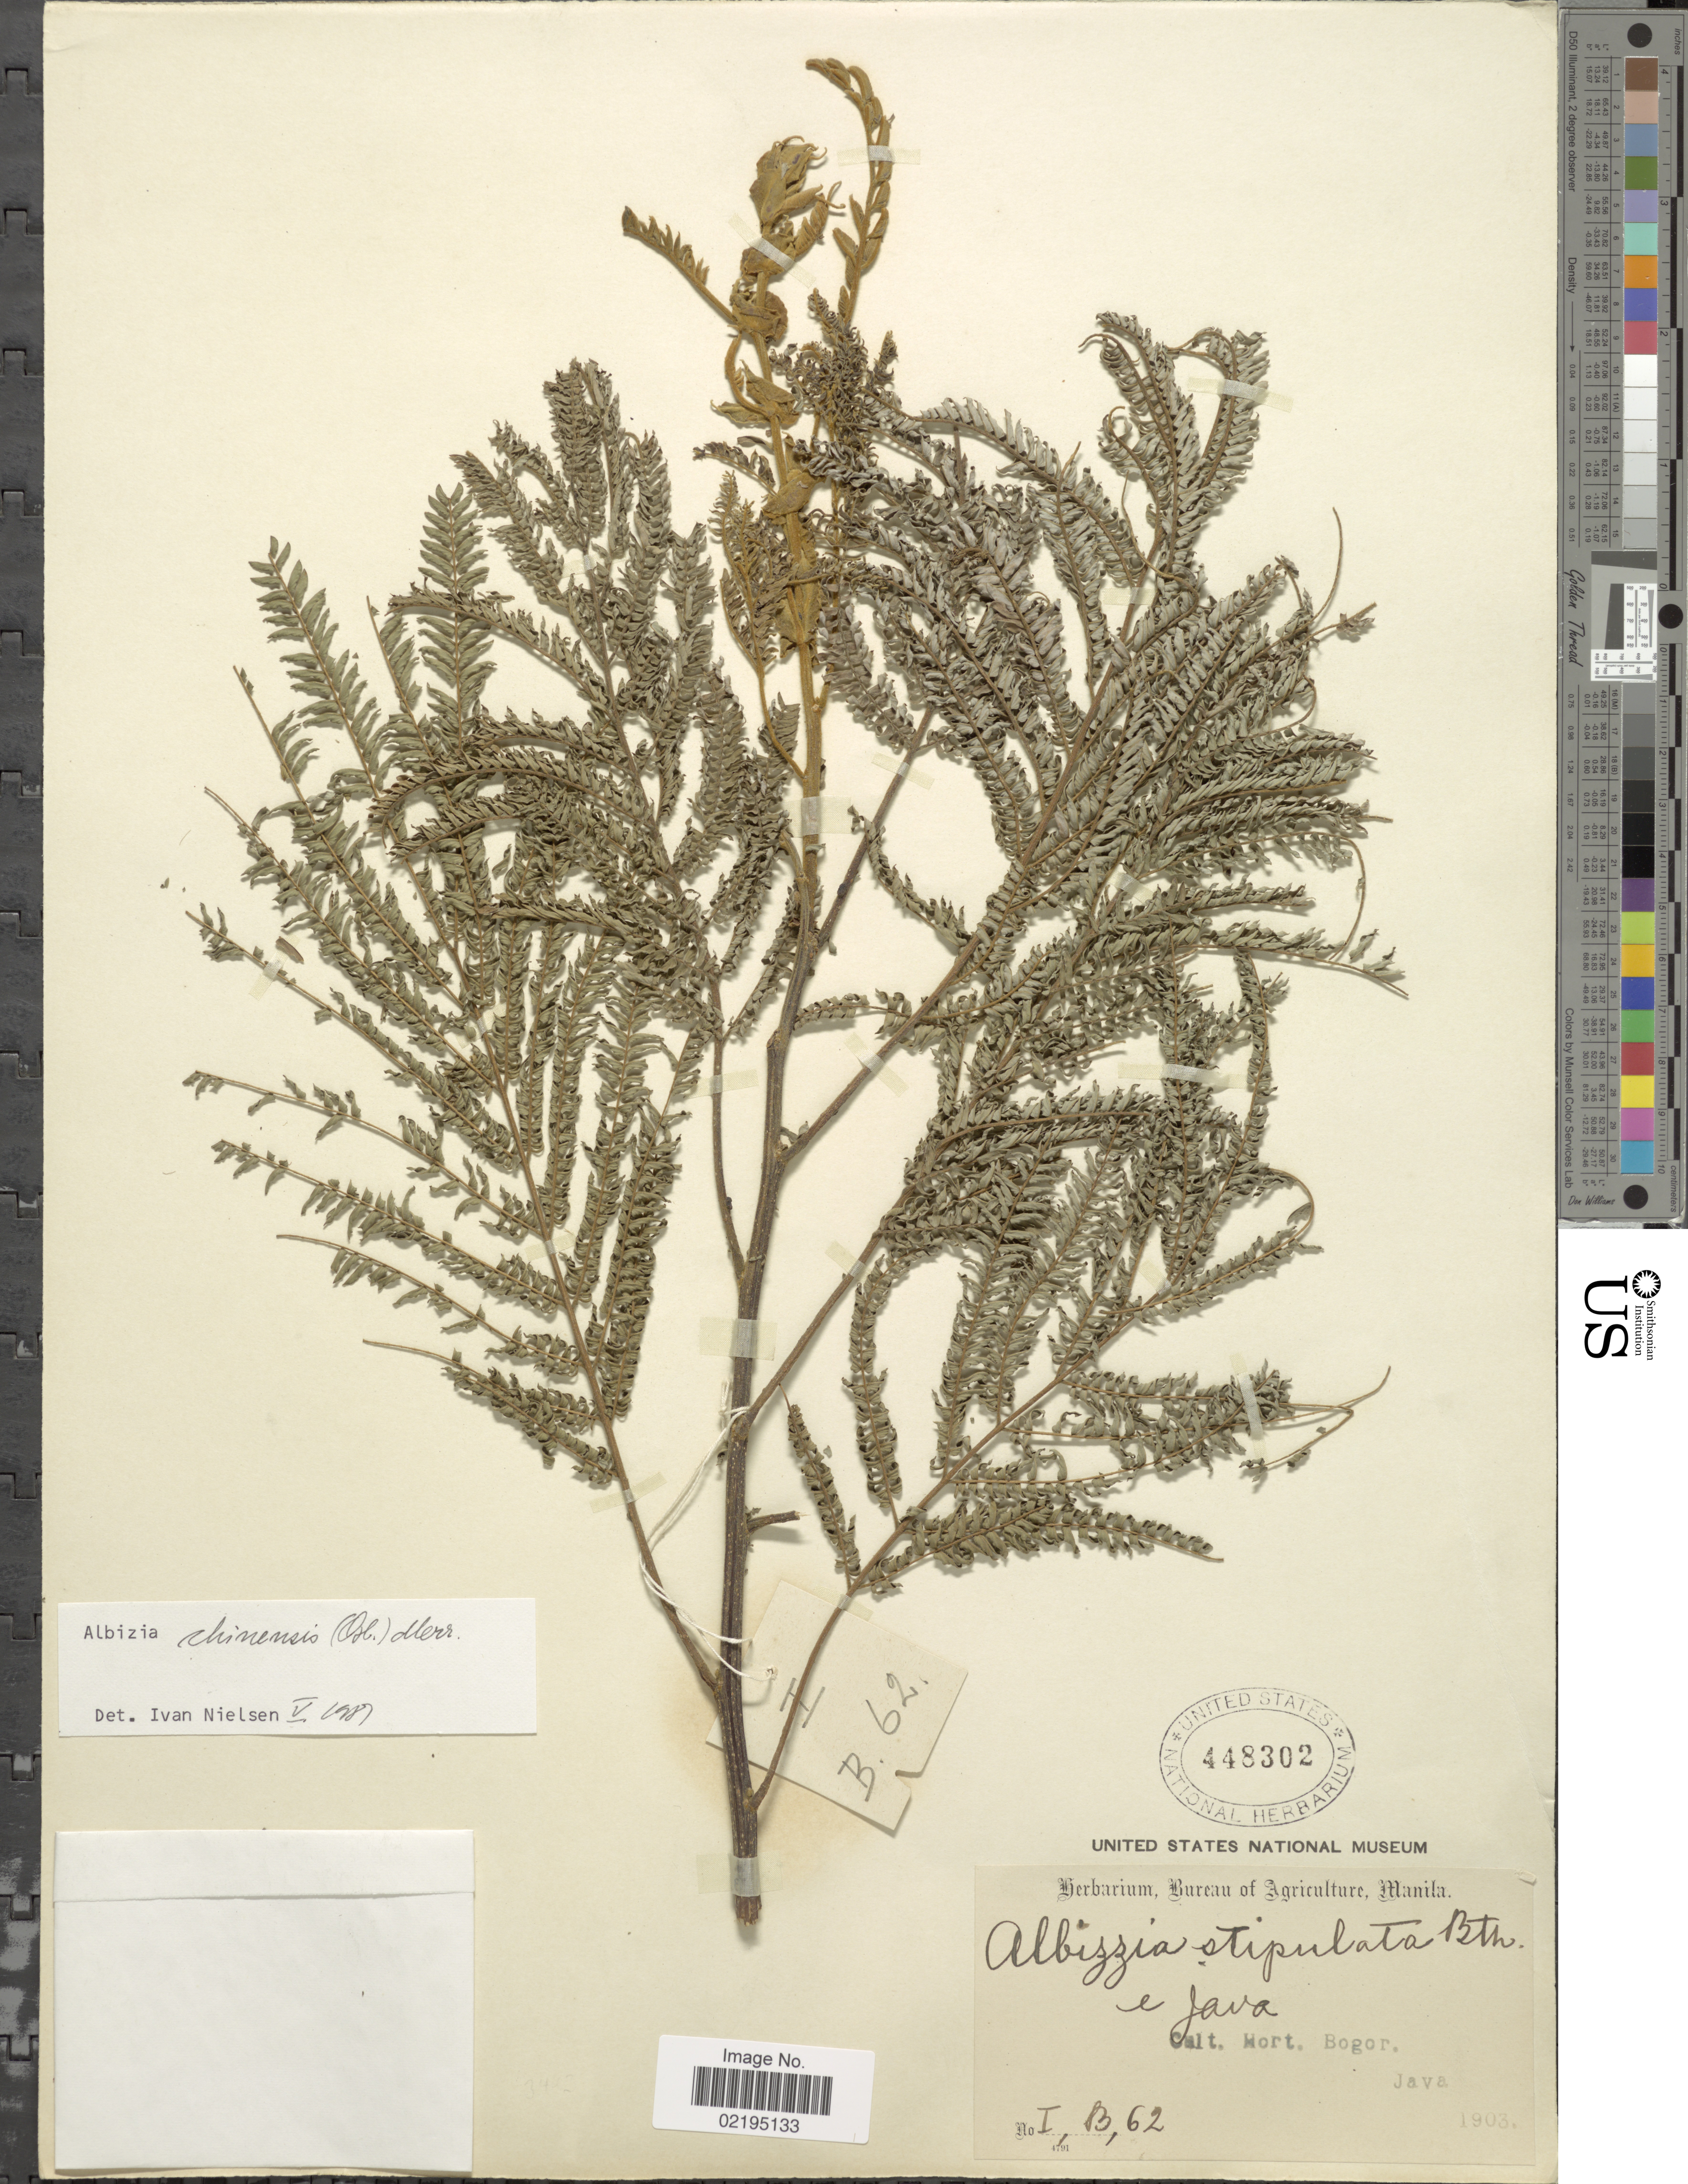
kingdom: Plantae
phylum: Tracheophyta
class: Magnoliopsida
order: Fabales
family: Fabaceae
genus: Albizia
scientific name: Albizia chinensis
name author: (Osbeck) Merr.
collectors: ex Herb. Bur. Agric. Manila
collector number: I, B, 62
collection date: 1903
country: Indonesia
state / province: Java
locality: Cult. Hort. Bogor.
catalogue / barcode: US 448302